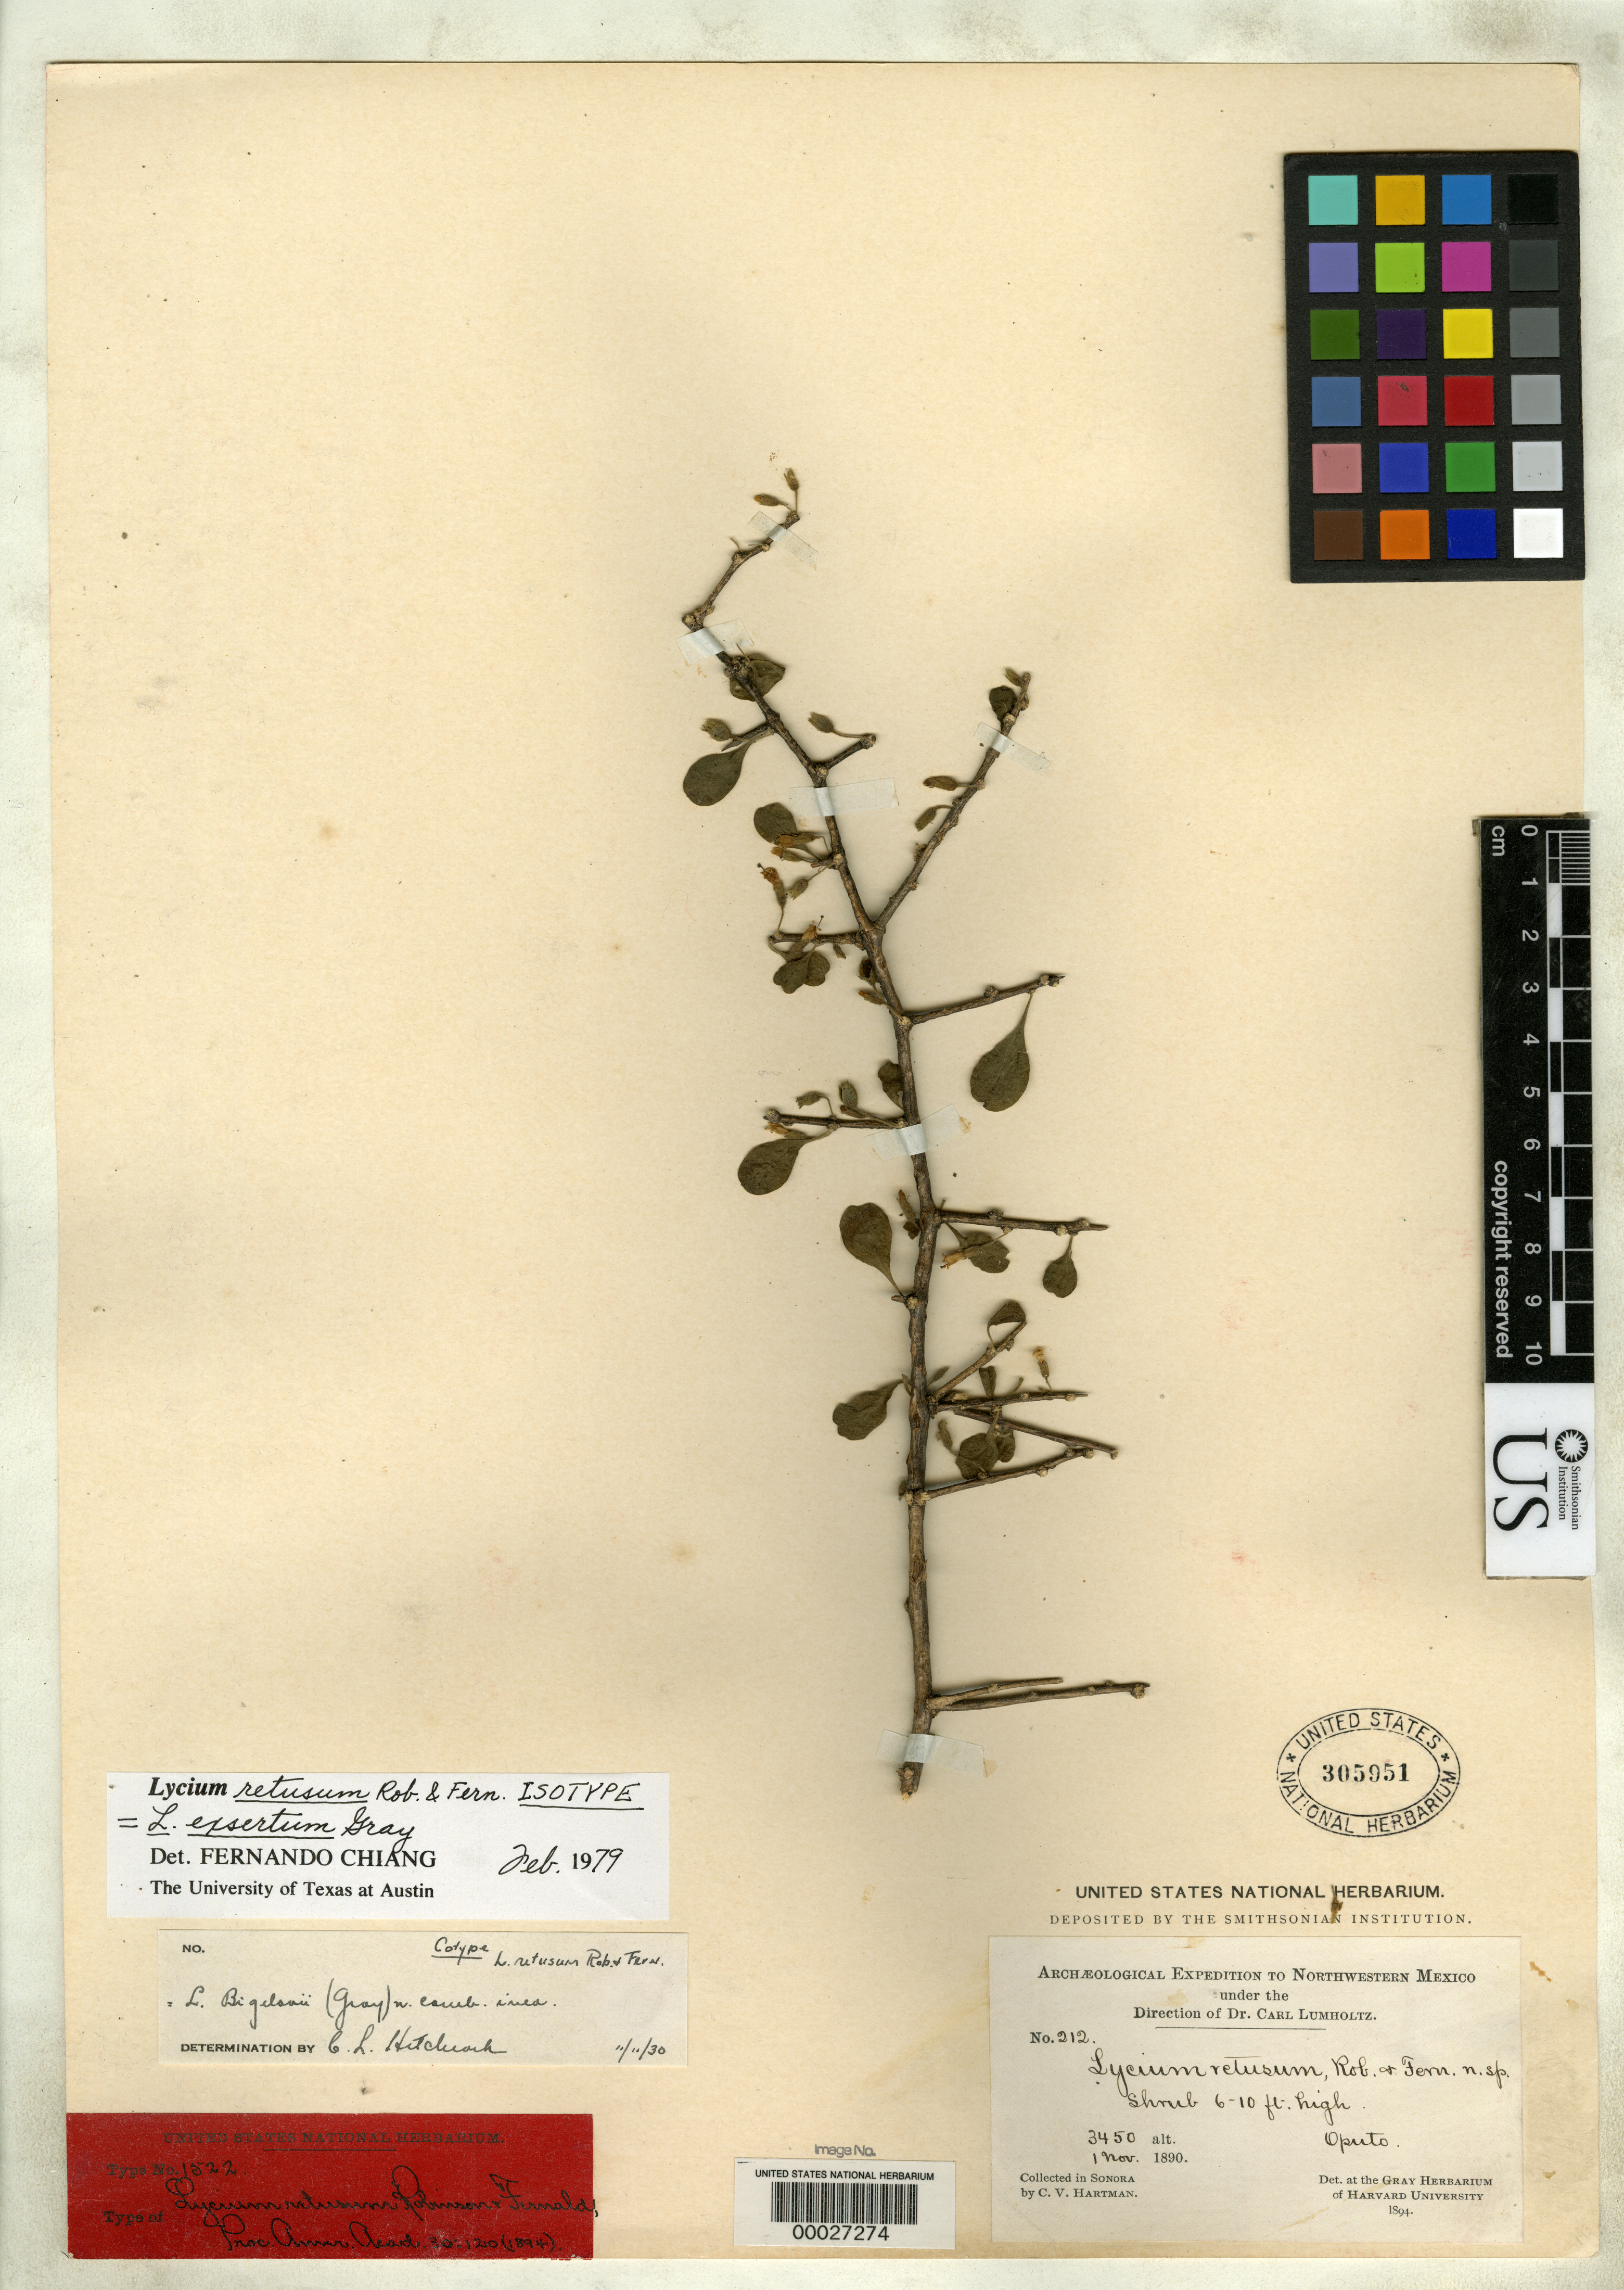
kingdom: Plantae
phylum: Tracheophyta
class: Magnoliopsida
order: Solanales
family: Solanaceae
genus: Lycium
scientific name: Lycium retusum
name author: B.L. Rob. & Fernald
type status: Isotype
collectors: C. V. Hartman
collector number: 212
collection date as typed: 01 Nov 1890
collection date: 1890-11-01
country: Mexico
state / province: Sonora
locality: Opata.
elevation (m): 1052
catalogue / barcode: US 305951